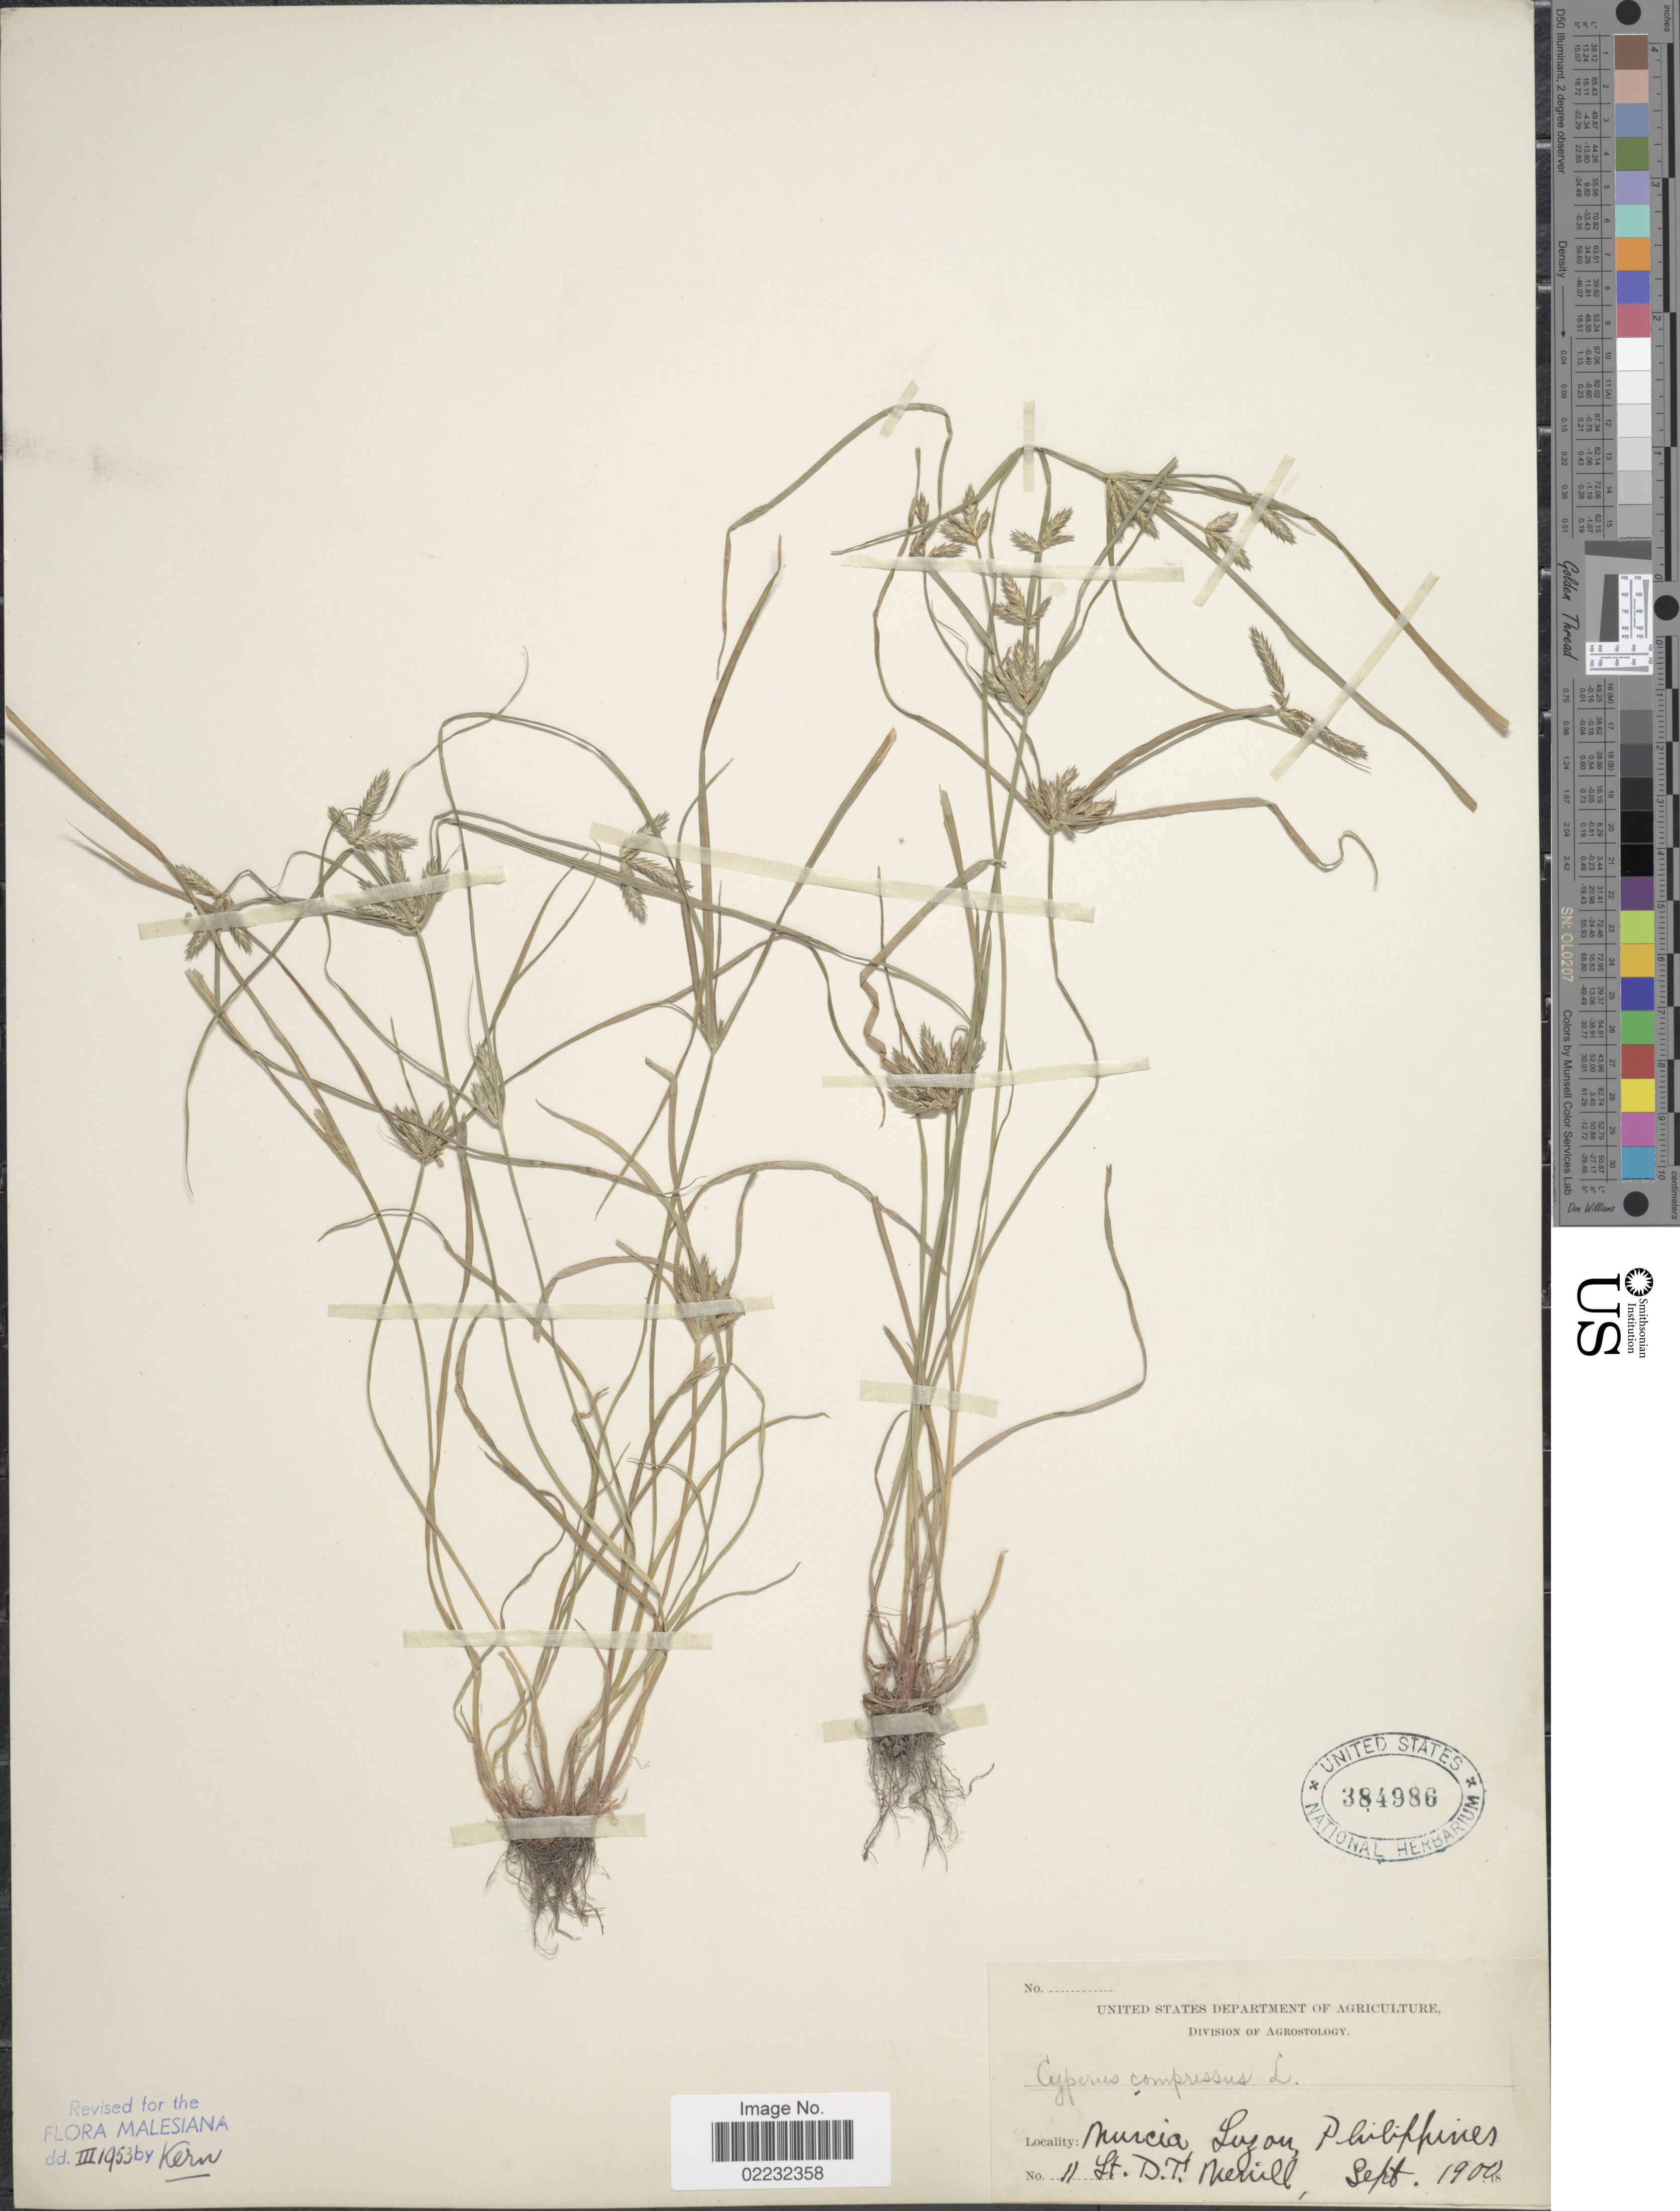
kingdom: Plantae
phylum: Tracheophyta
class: Liliopsida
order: Poales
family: Cyperaceae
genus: Cyperus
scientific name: Cyperus compressus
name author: L.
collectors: D. Merrill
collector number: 11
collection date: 1900-09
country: Philippines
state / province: Western Visayas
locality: Murica, Luzon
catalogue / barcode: US 384986